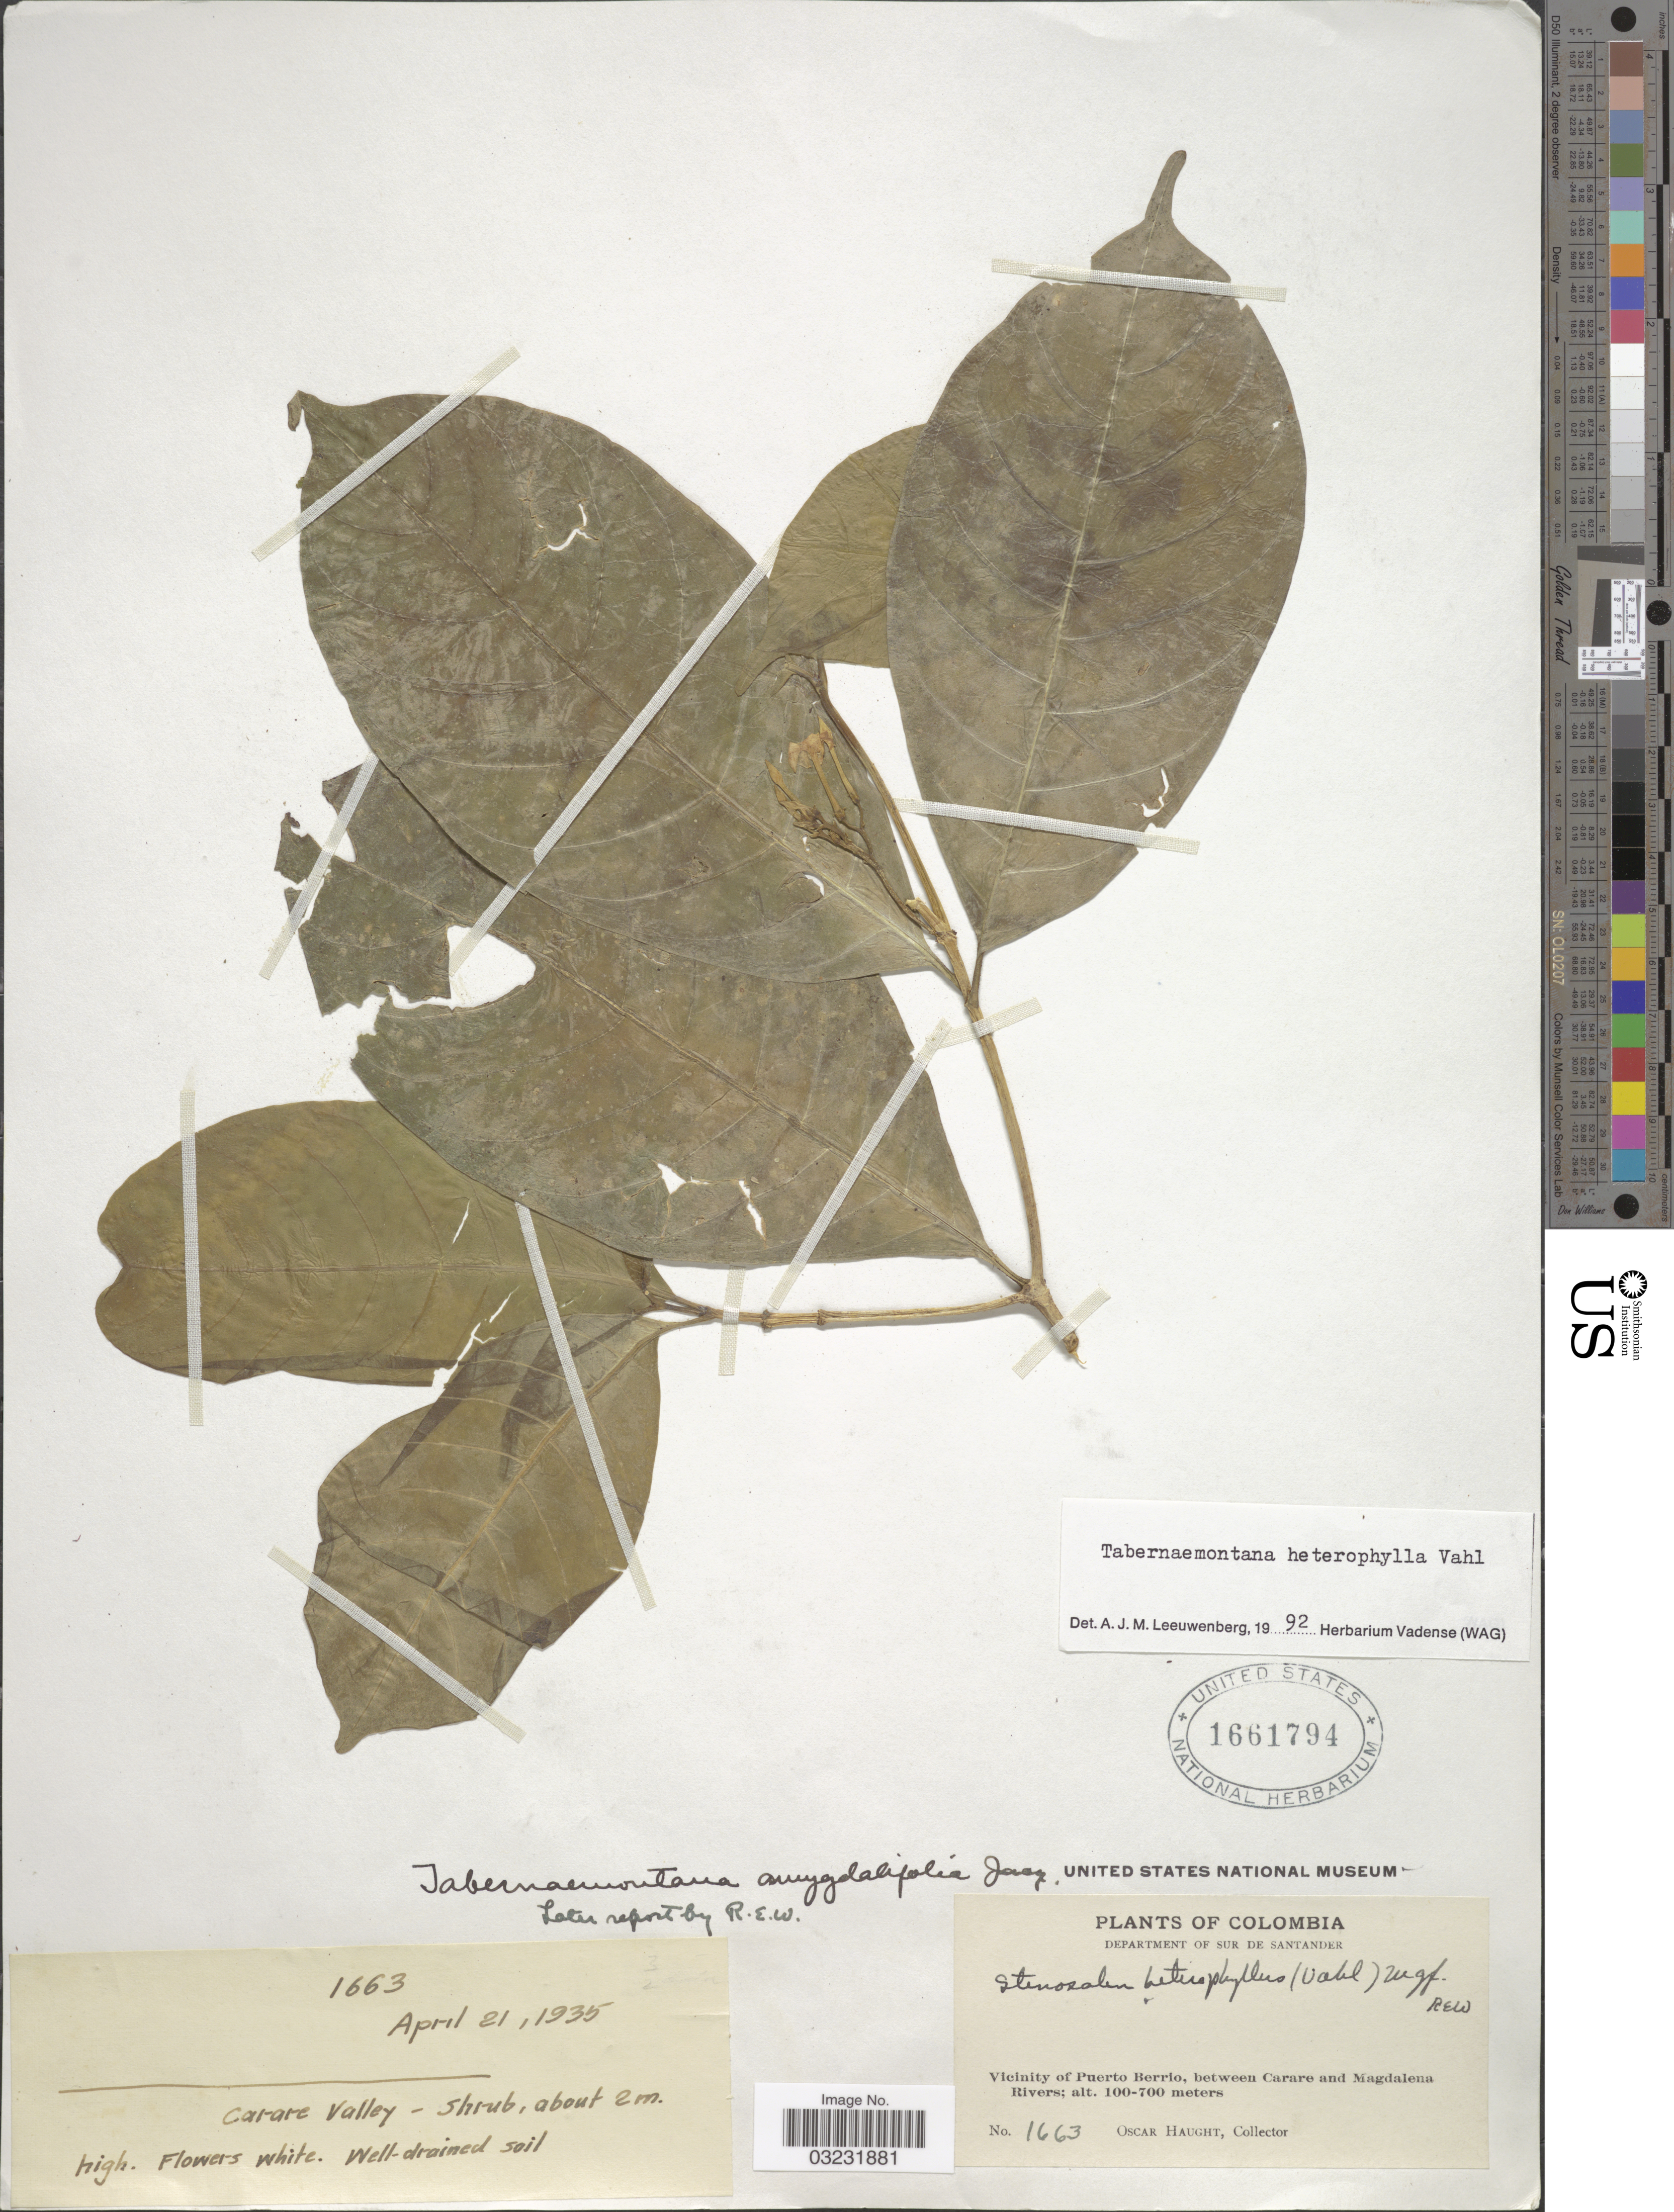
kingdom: Plantae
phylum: Tracheophyta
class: Magnoliopsida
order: Gentianales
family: Apocynaceae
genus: Tabernaemontana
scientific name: Tabernaemontana heterophylla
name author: Vahl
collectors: O. L. Haught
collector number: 1663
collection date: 1935-04-21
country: Colombia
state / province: Santander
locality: Department of Sur de Santander. Vicinity of Puerto Berrio, between Carare and Magdalena Rivers. Carare Valley.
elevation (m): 100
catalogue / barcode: US 1661794